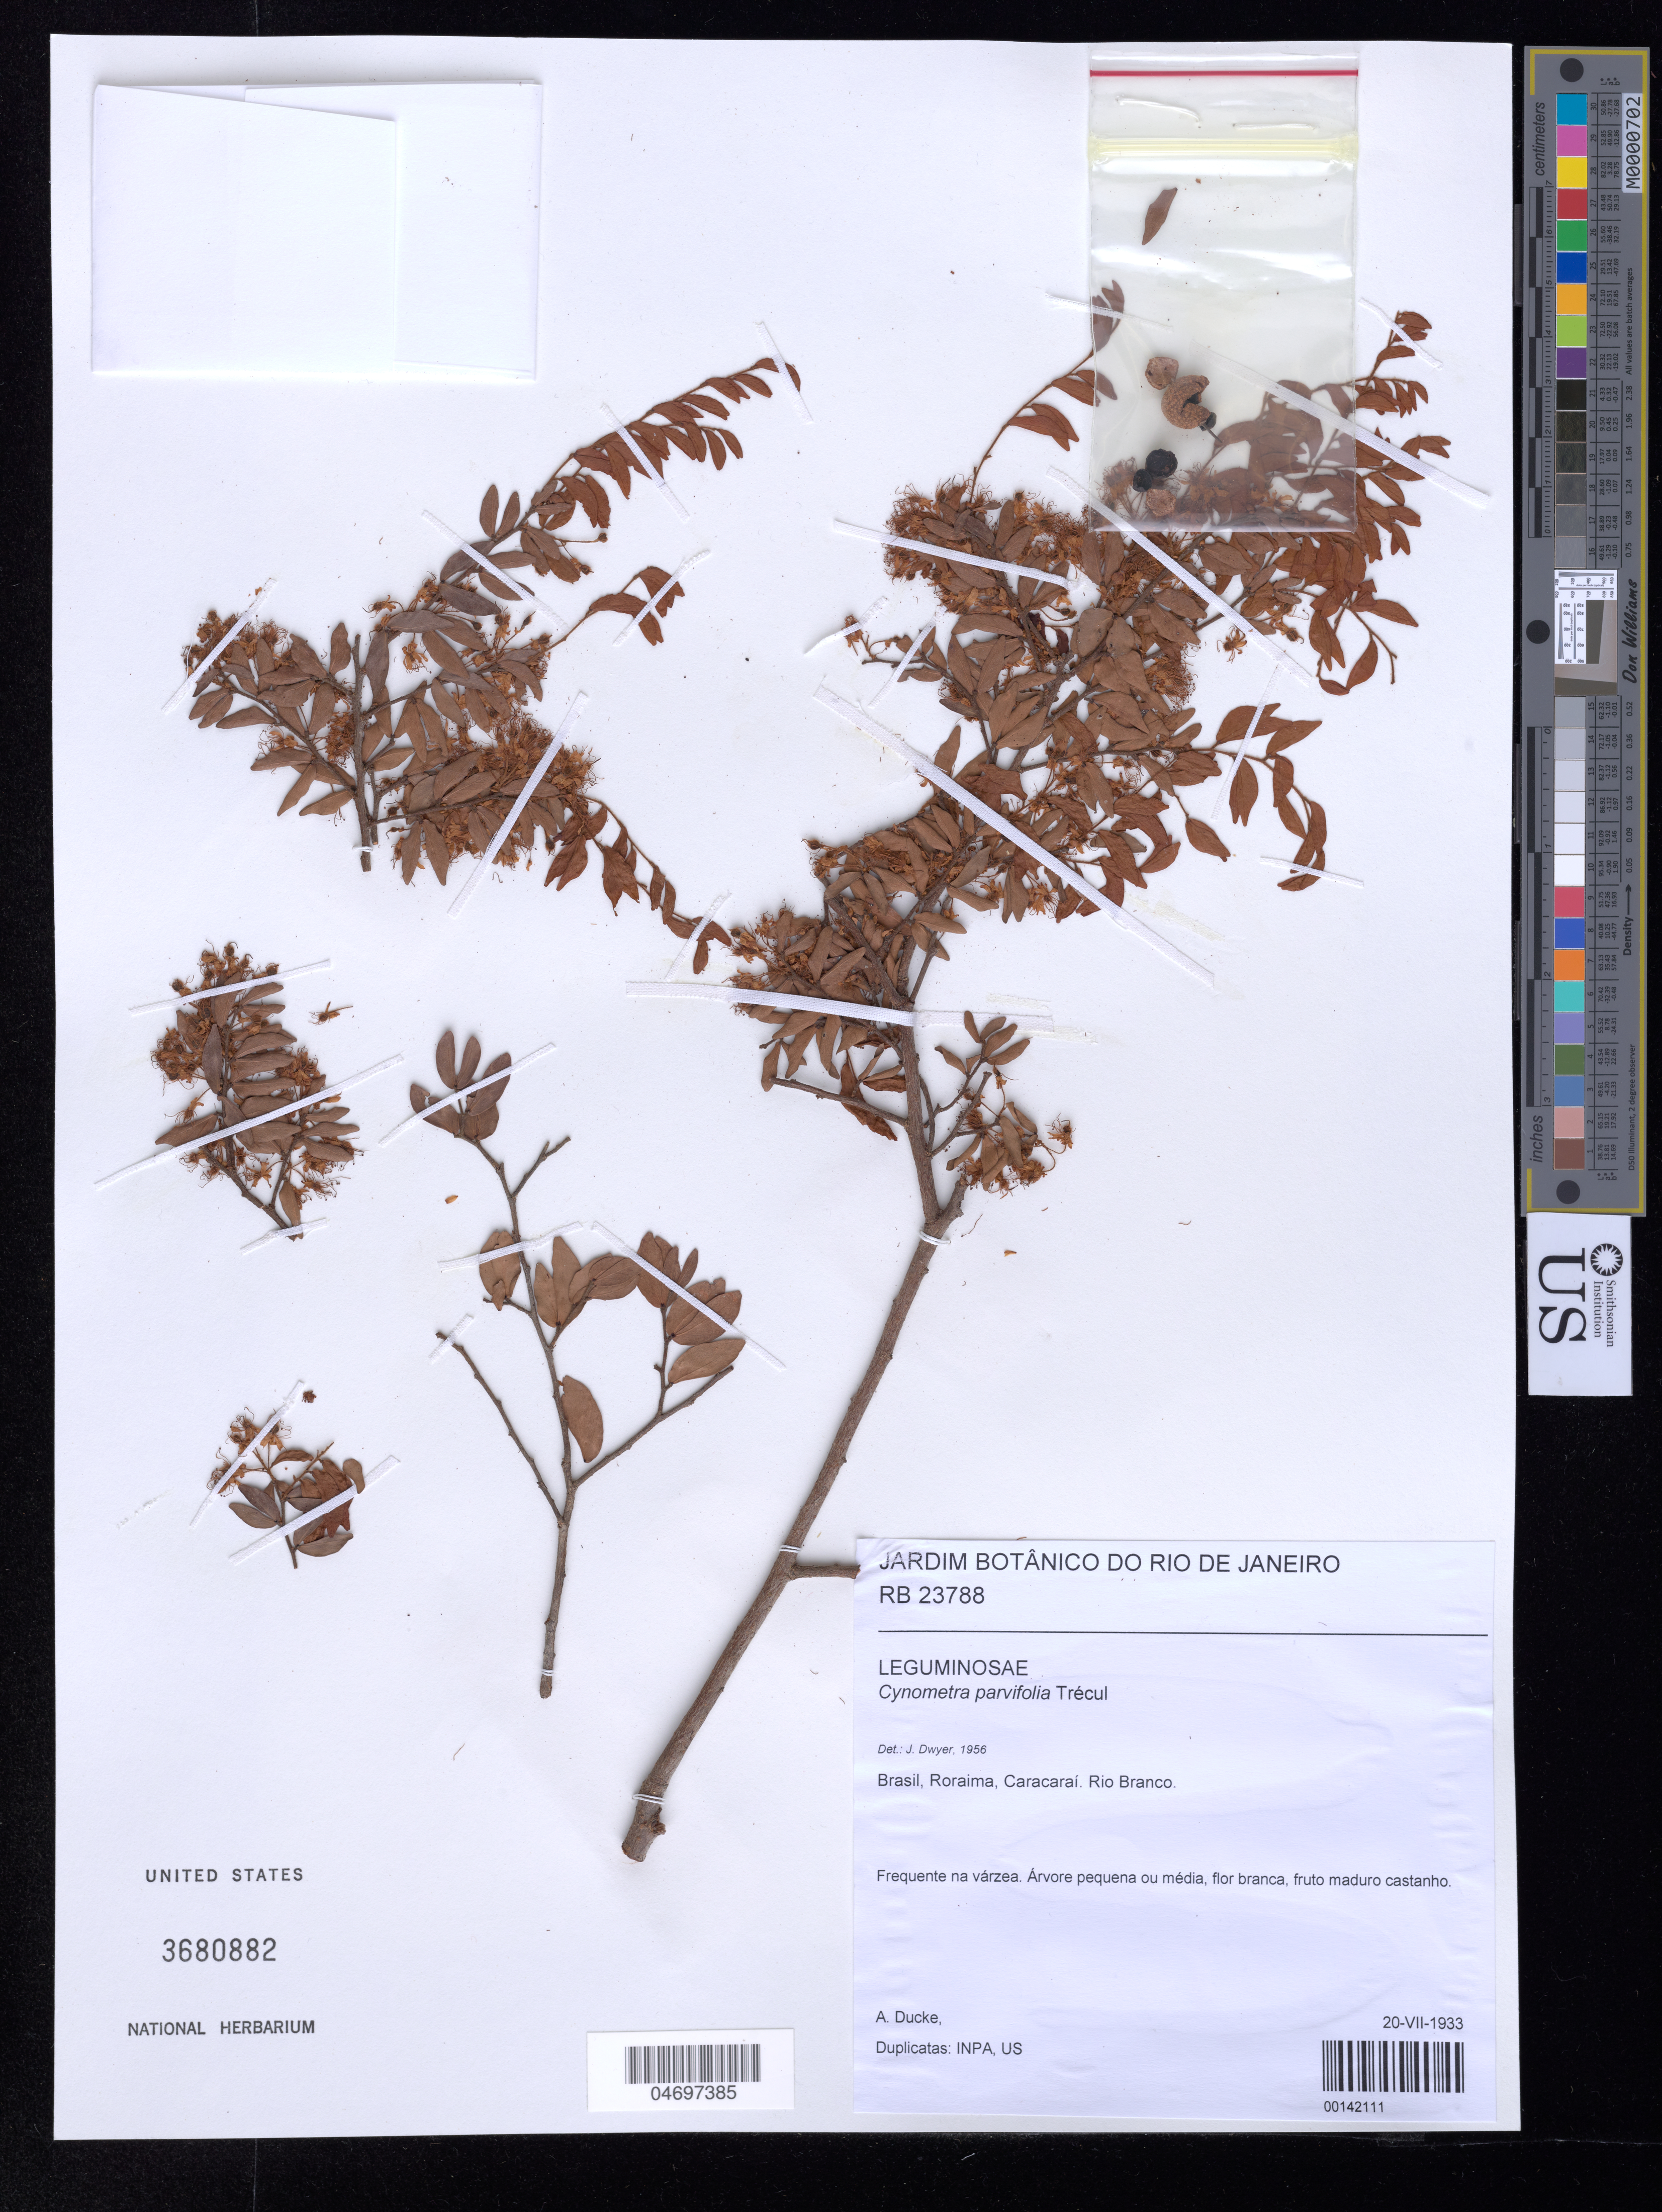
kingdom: Plantae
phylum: Tracheophyta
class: Magnoliopsida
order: Fabales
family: Fabaceae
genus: Cynometra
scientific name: Cynometra parvifolia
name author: Tul.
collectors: A. Ducke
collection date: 1933-07-20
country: Brazil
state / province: Roraima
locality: Caracarai. Rio Branco.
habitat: Frequente na varzea.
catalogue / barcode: US 3680882